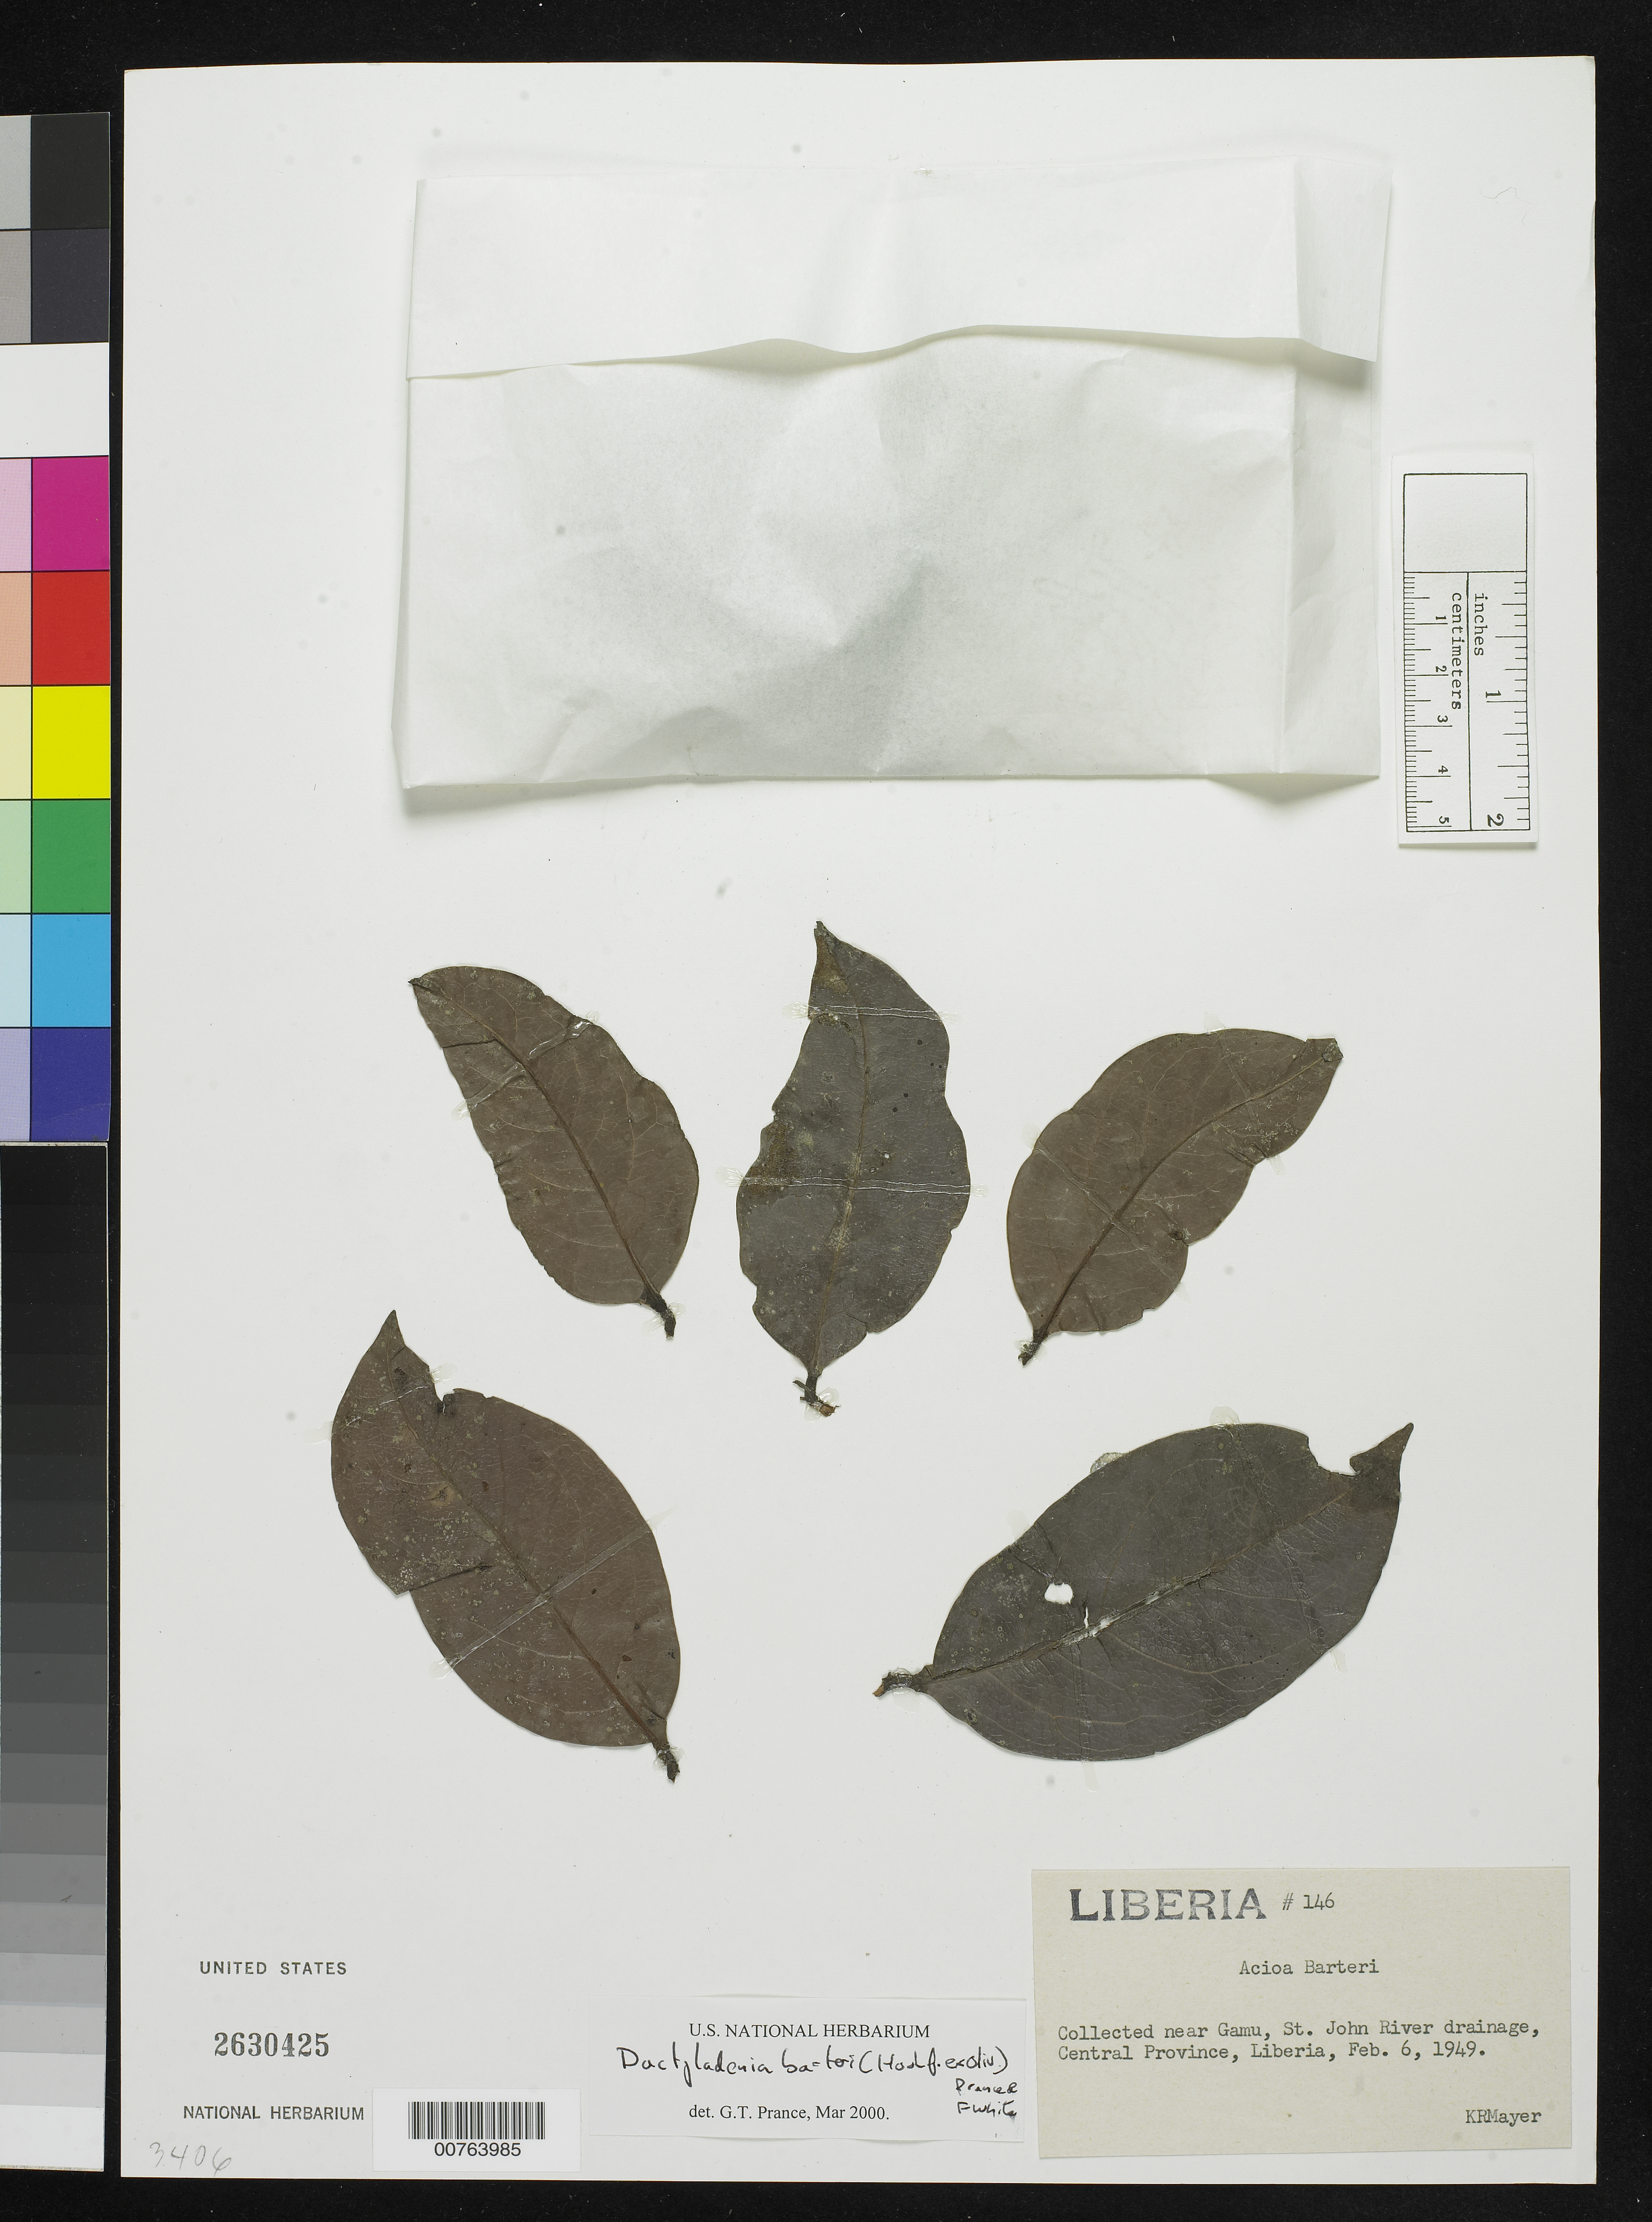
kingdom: Plantae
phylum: Tracheophyta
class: Magnoliopsida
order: Malpighiales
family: Chrysobalanaceae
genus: Dactyladenia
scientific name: Dactyladenia barteri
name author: (Hook. f. ex Oliv.) Prance & F. White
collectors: K. R. Mayer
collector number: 146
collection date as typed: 6 Feb 1949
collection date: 1949-02-06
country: Liberia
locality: Central Province: St. John River drainage, near Gamu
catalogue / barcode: US 2630425